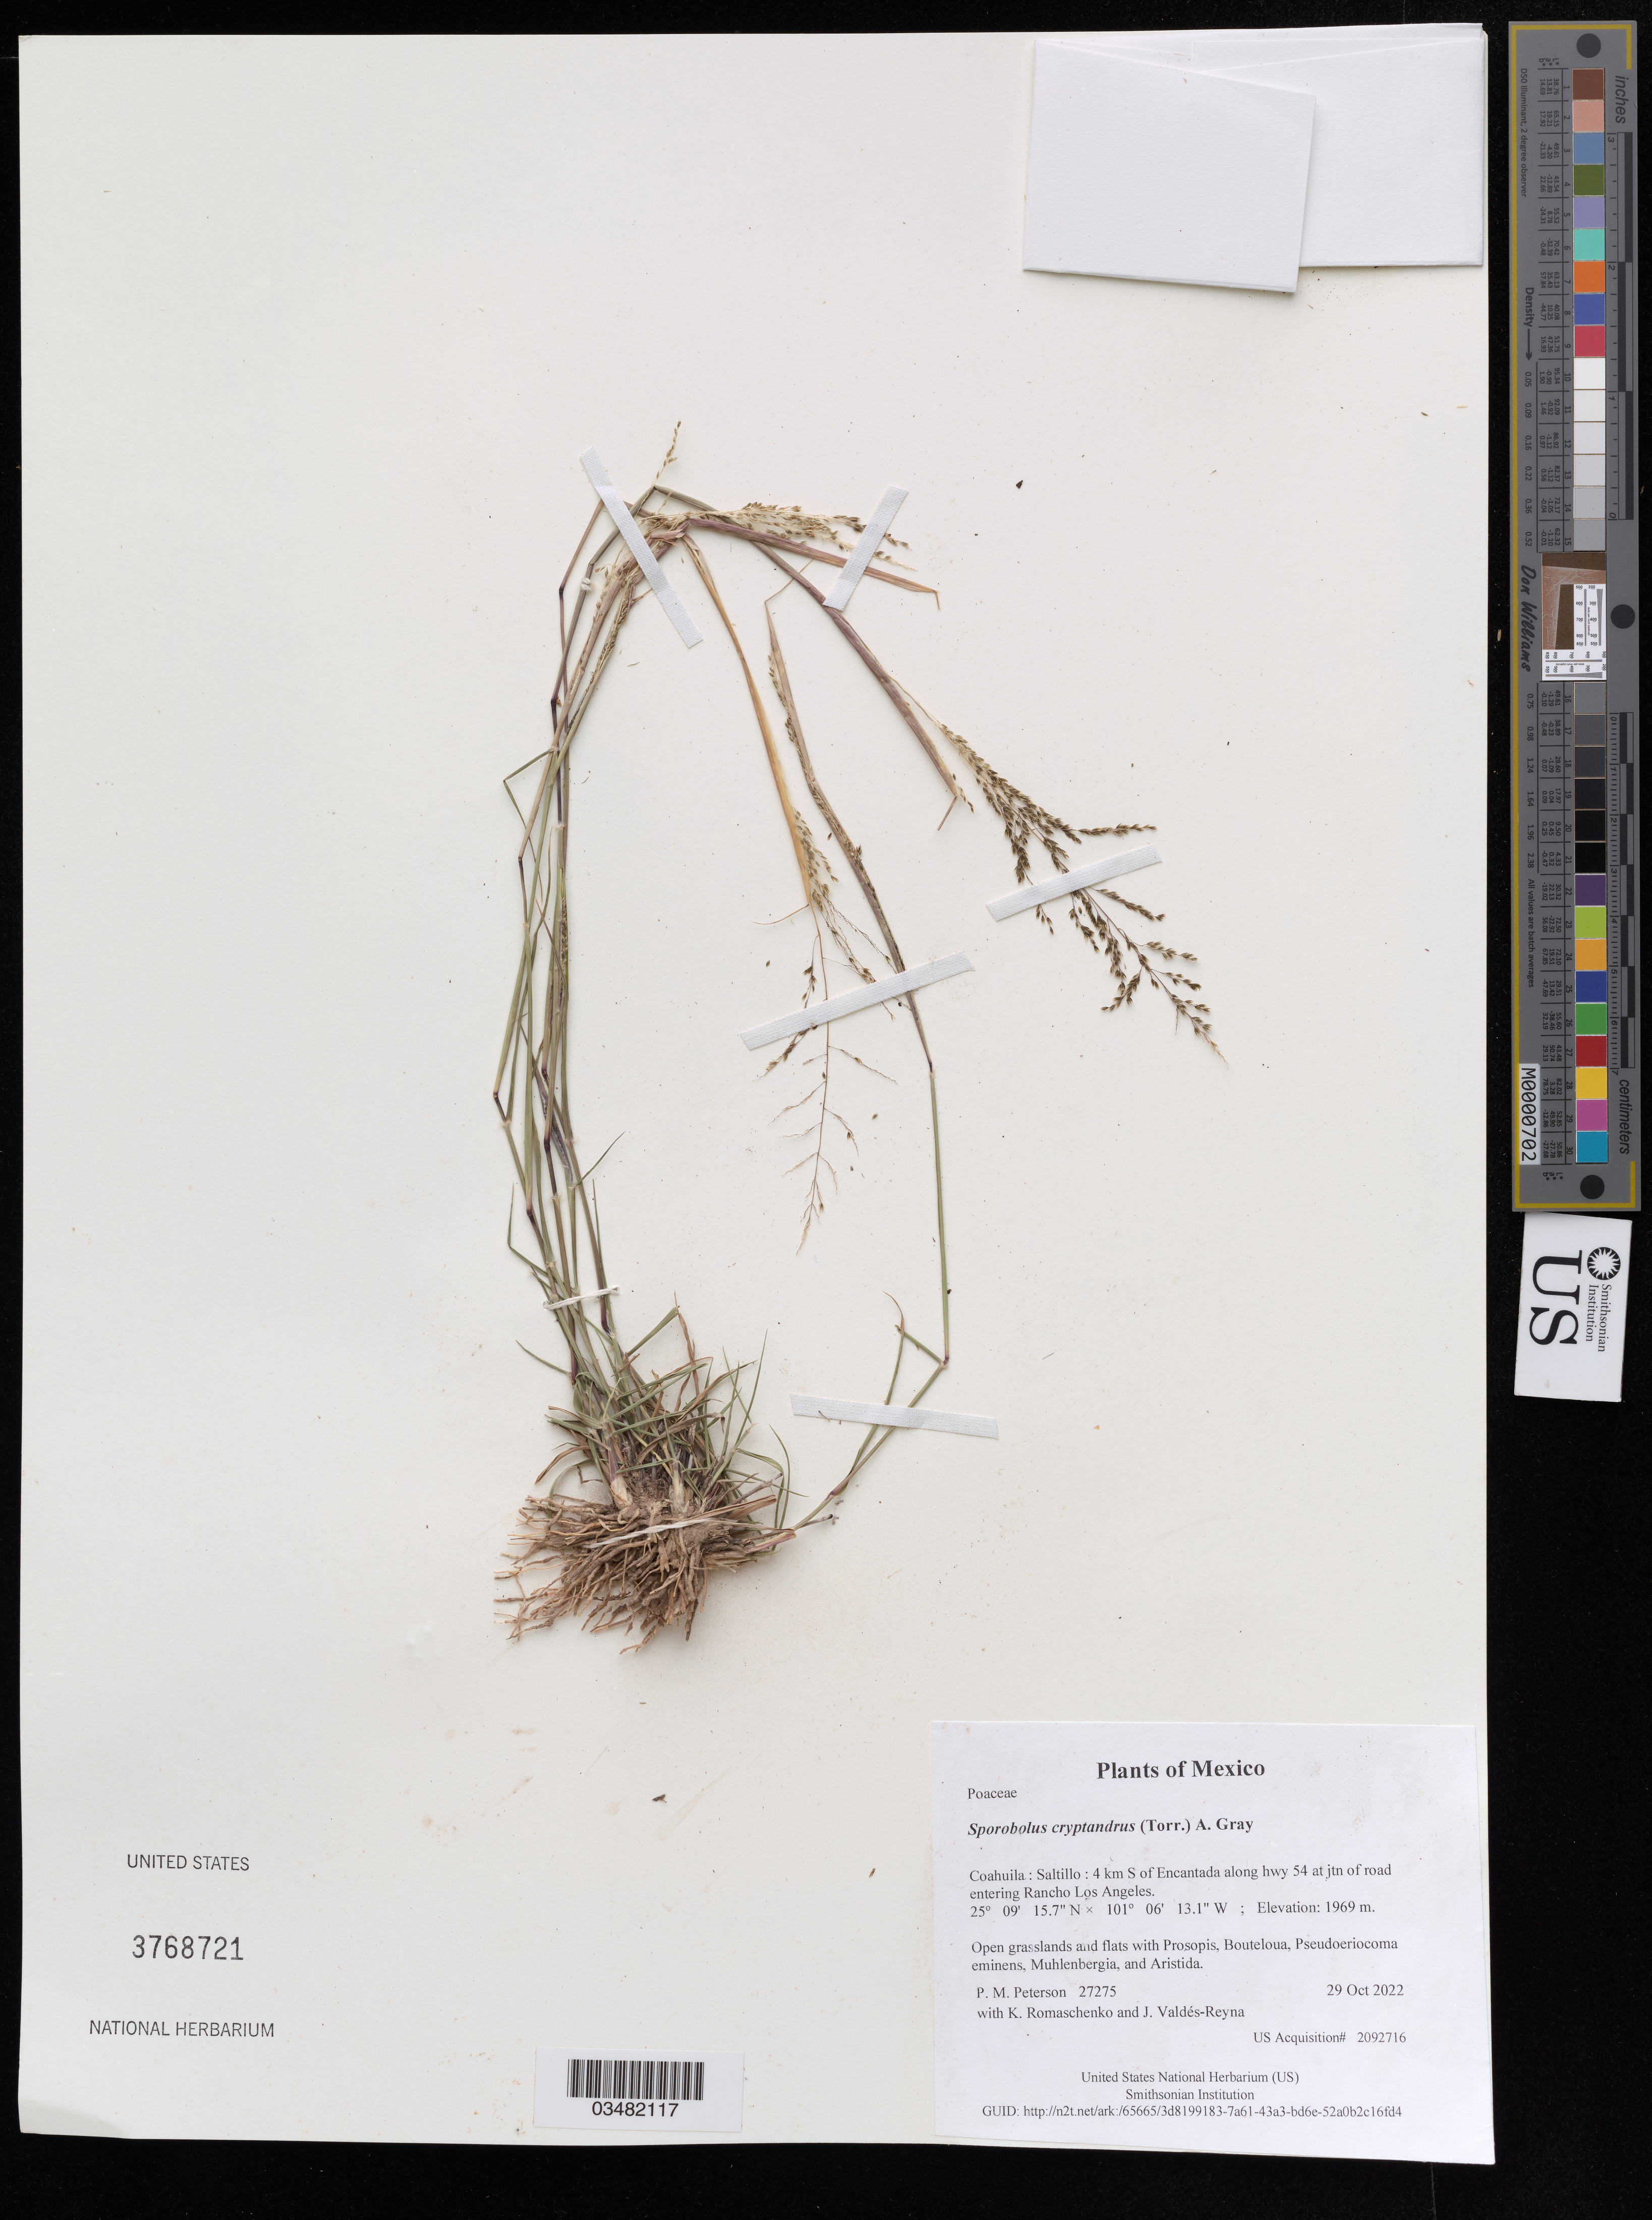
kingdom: Plantae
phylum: Tracheophyta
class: Liliopsida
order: Poales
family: Poaceae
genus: Sporobolus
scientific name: Sporobolus cryptandrus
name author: (Torr.) A. Gray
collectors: P. M. Peterson, K. Romaschenko & J. Valdés-Reyna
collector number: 27275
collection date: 2022-10-29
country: México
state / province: Coahuila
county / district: Saltillo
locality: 4 km S of Encantada along hwy 54 at jtn of road entering Rancho Los Angeles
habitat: Open grasslands and flats with Prosopis, Bouteloua, Pseudoeriocoma eminens, Muhlenbergia, and Aristida.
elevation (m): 1969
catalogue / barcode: US 3768721